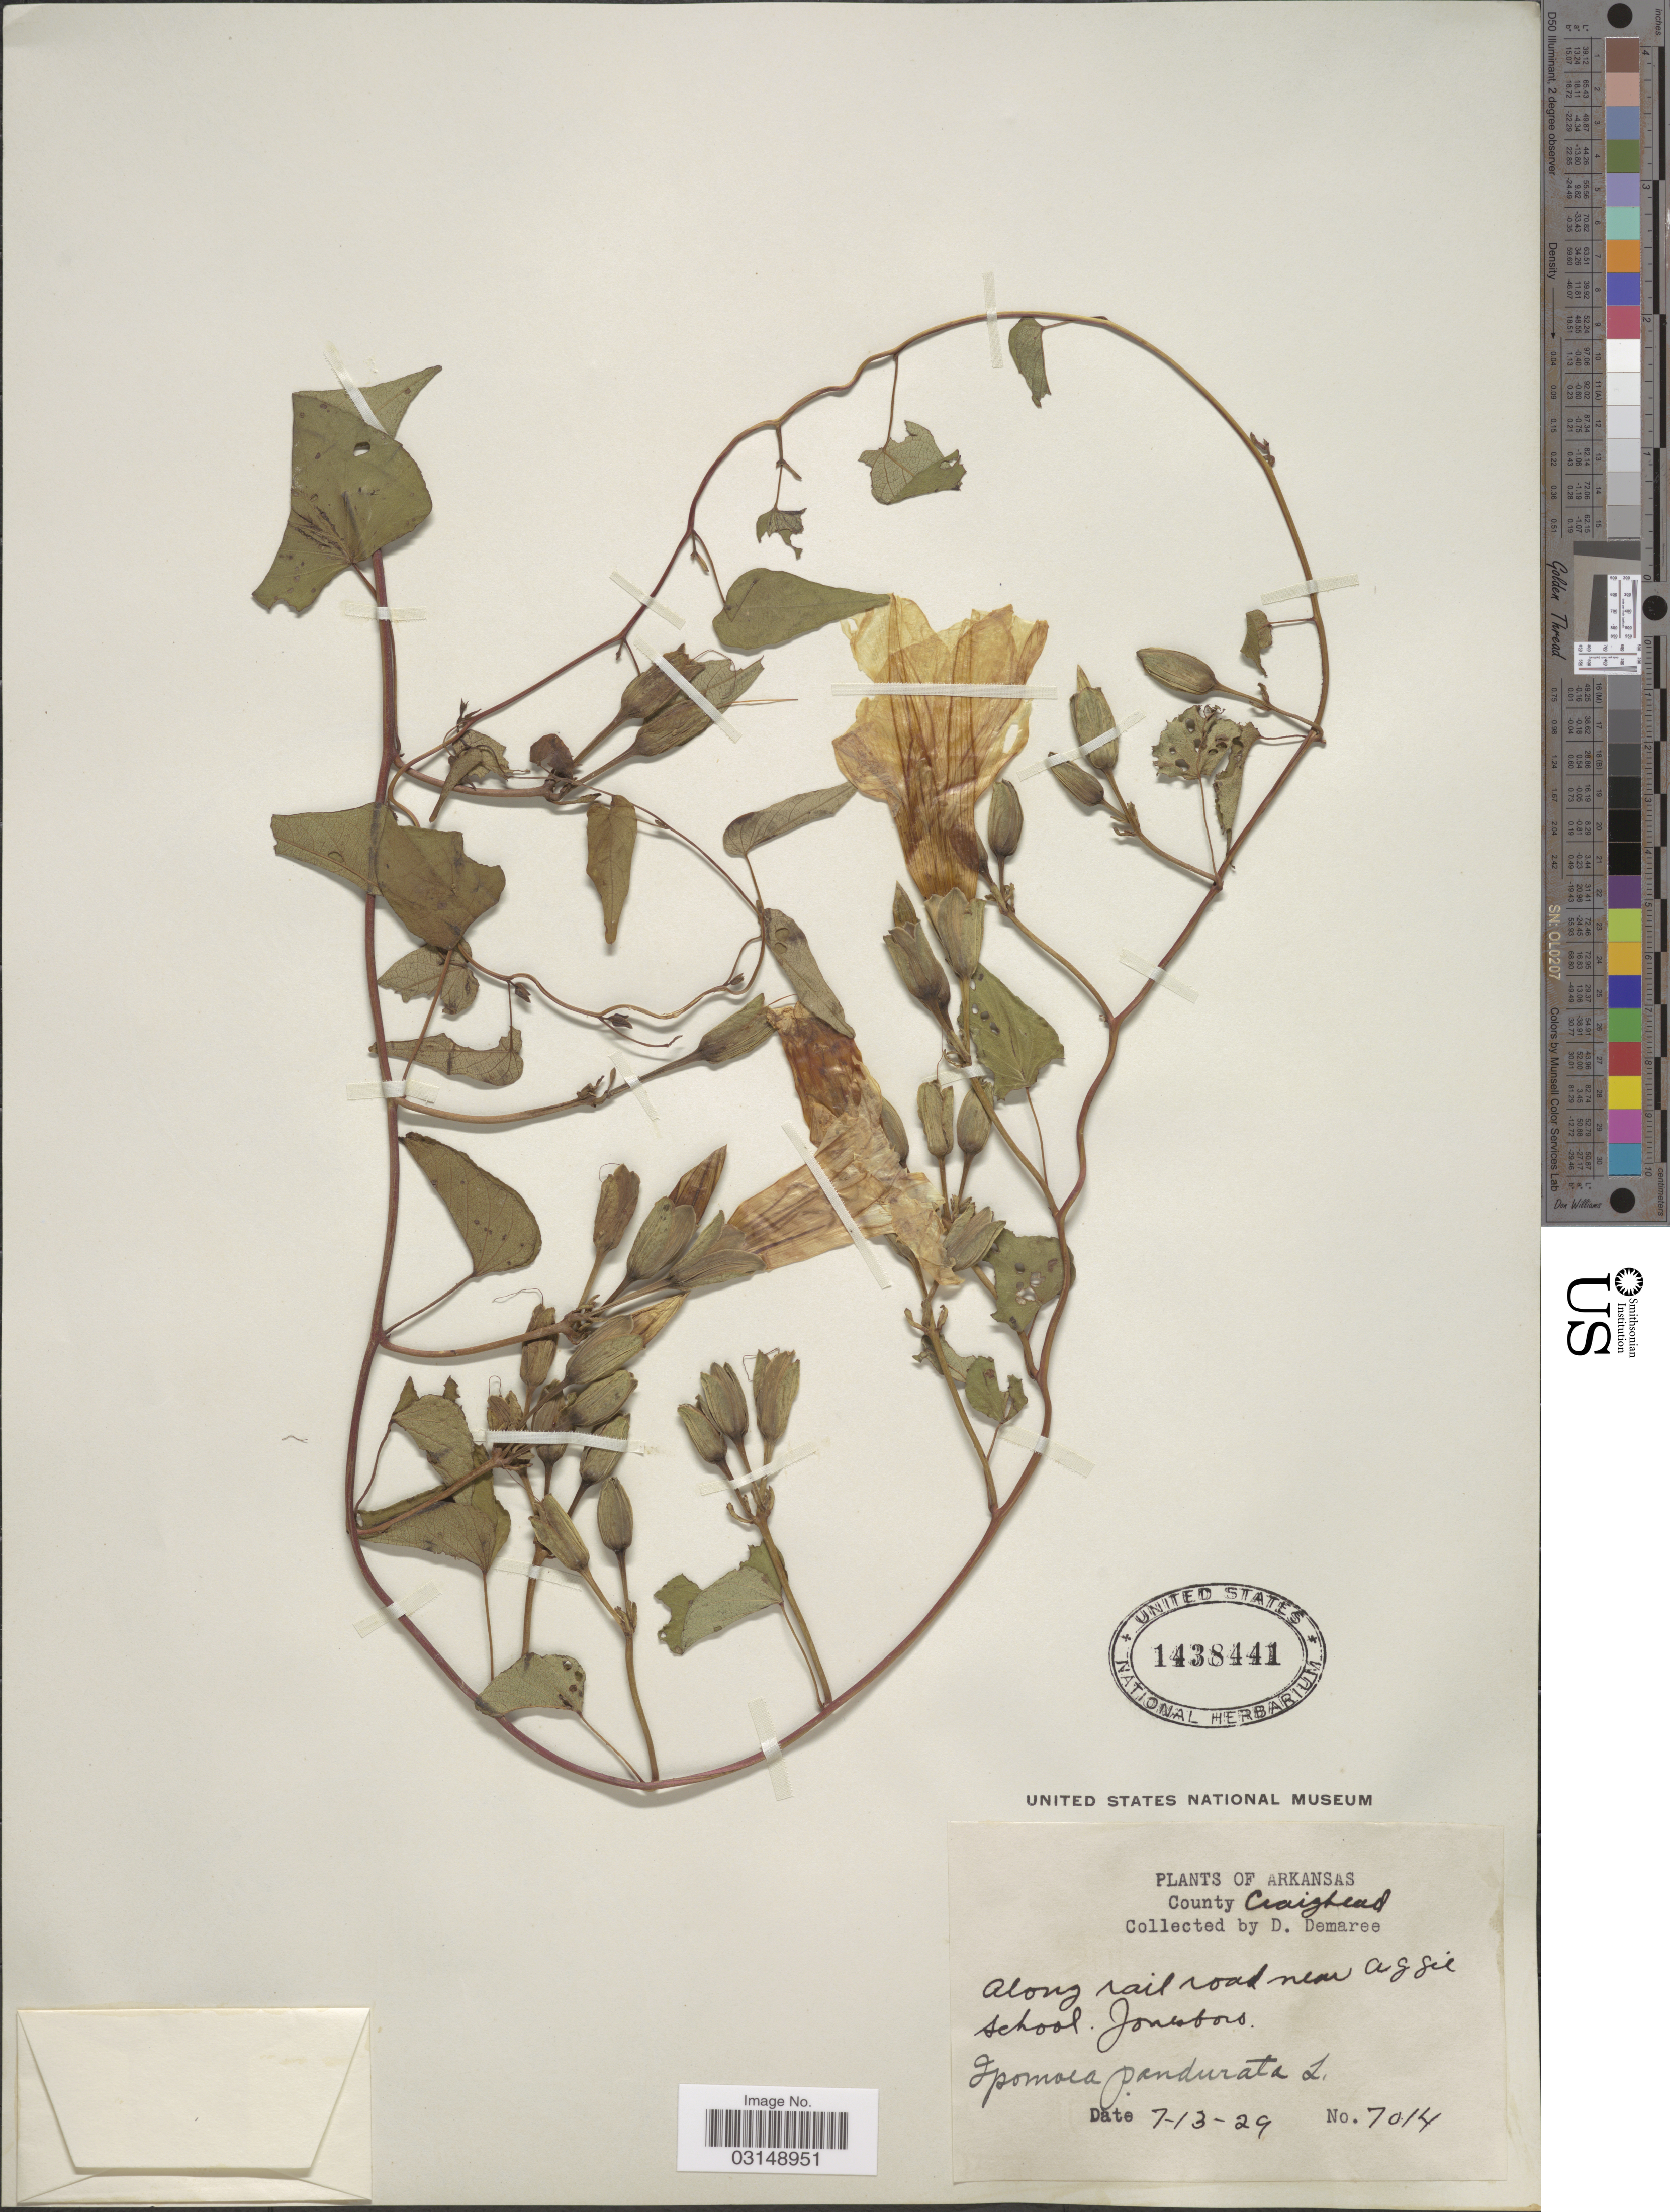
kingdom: Plantae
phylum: Tracheophyta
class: Magnoliopsida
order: Solanales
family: Convolvulaceae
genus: Ipomoea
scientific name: Ipomoea pandurata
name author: (L.) G. Mey.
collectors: D. Demaree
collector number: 7014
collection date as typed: Transcribed d/m/y: 13/7/29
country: United States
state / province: Arkansas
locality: Craighead. Along rail road near Aggie School. Jonesboro.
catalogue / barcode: US 1438441